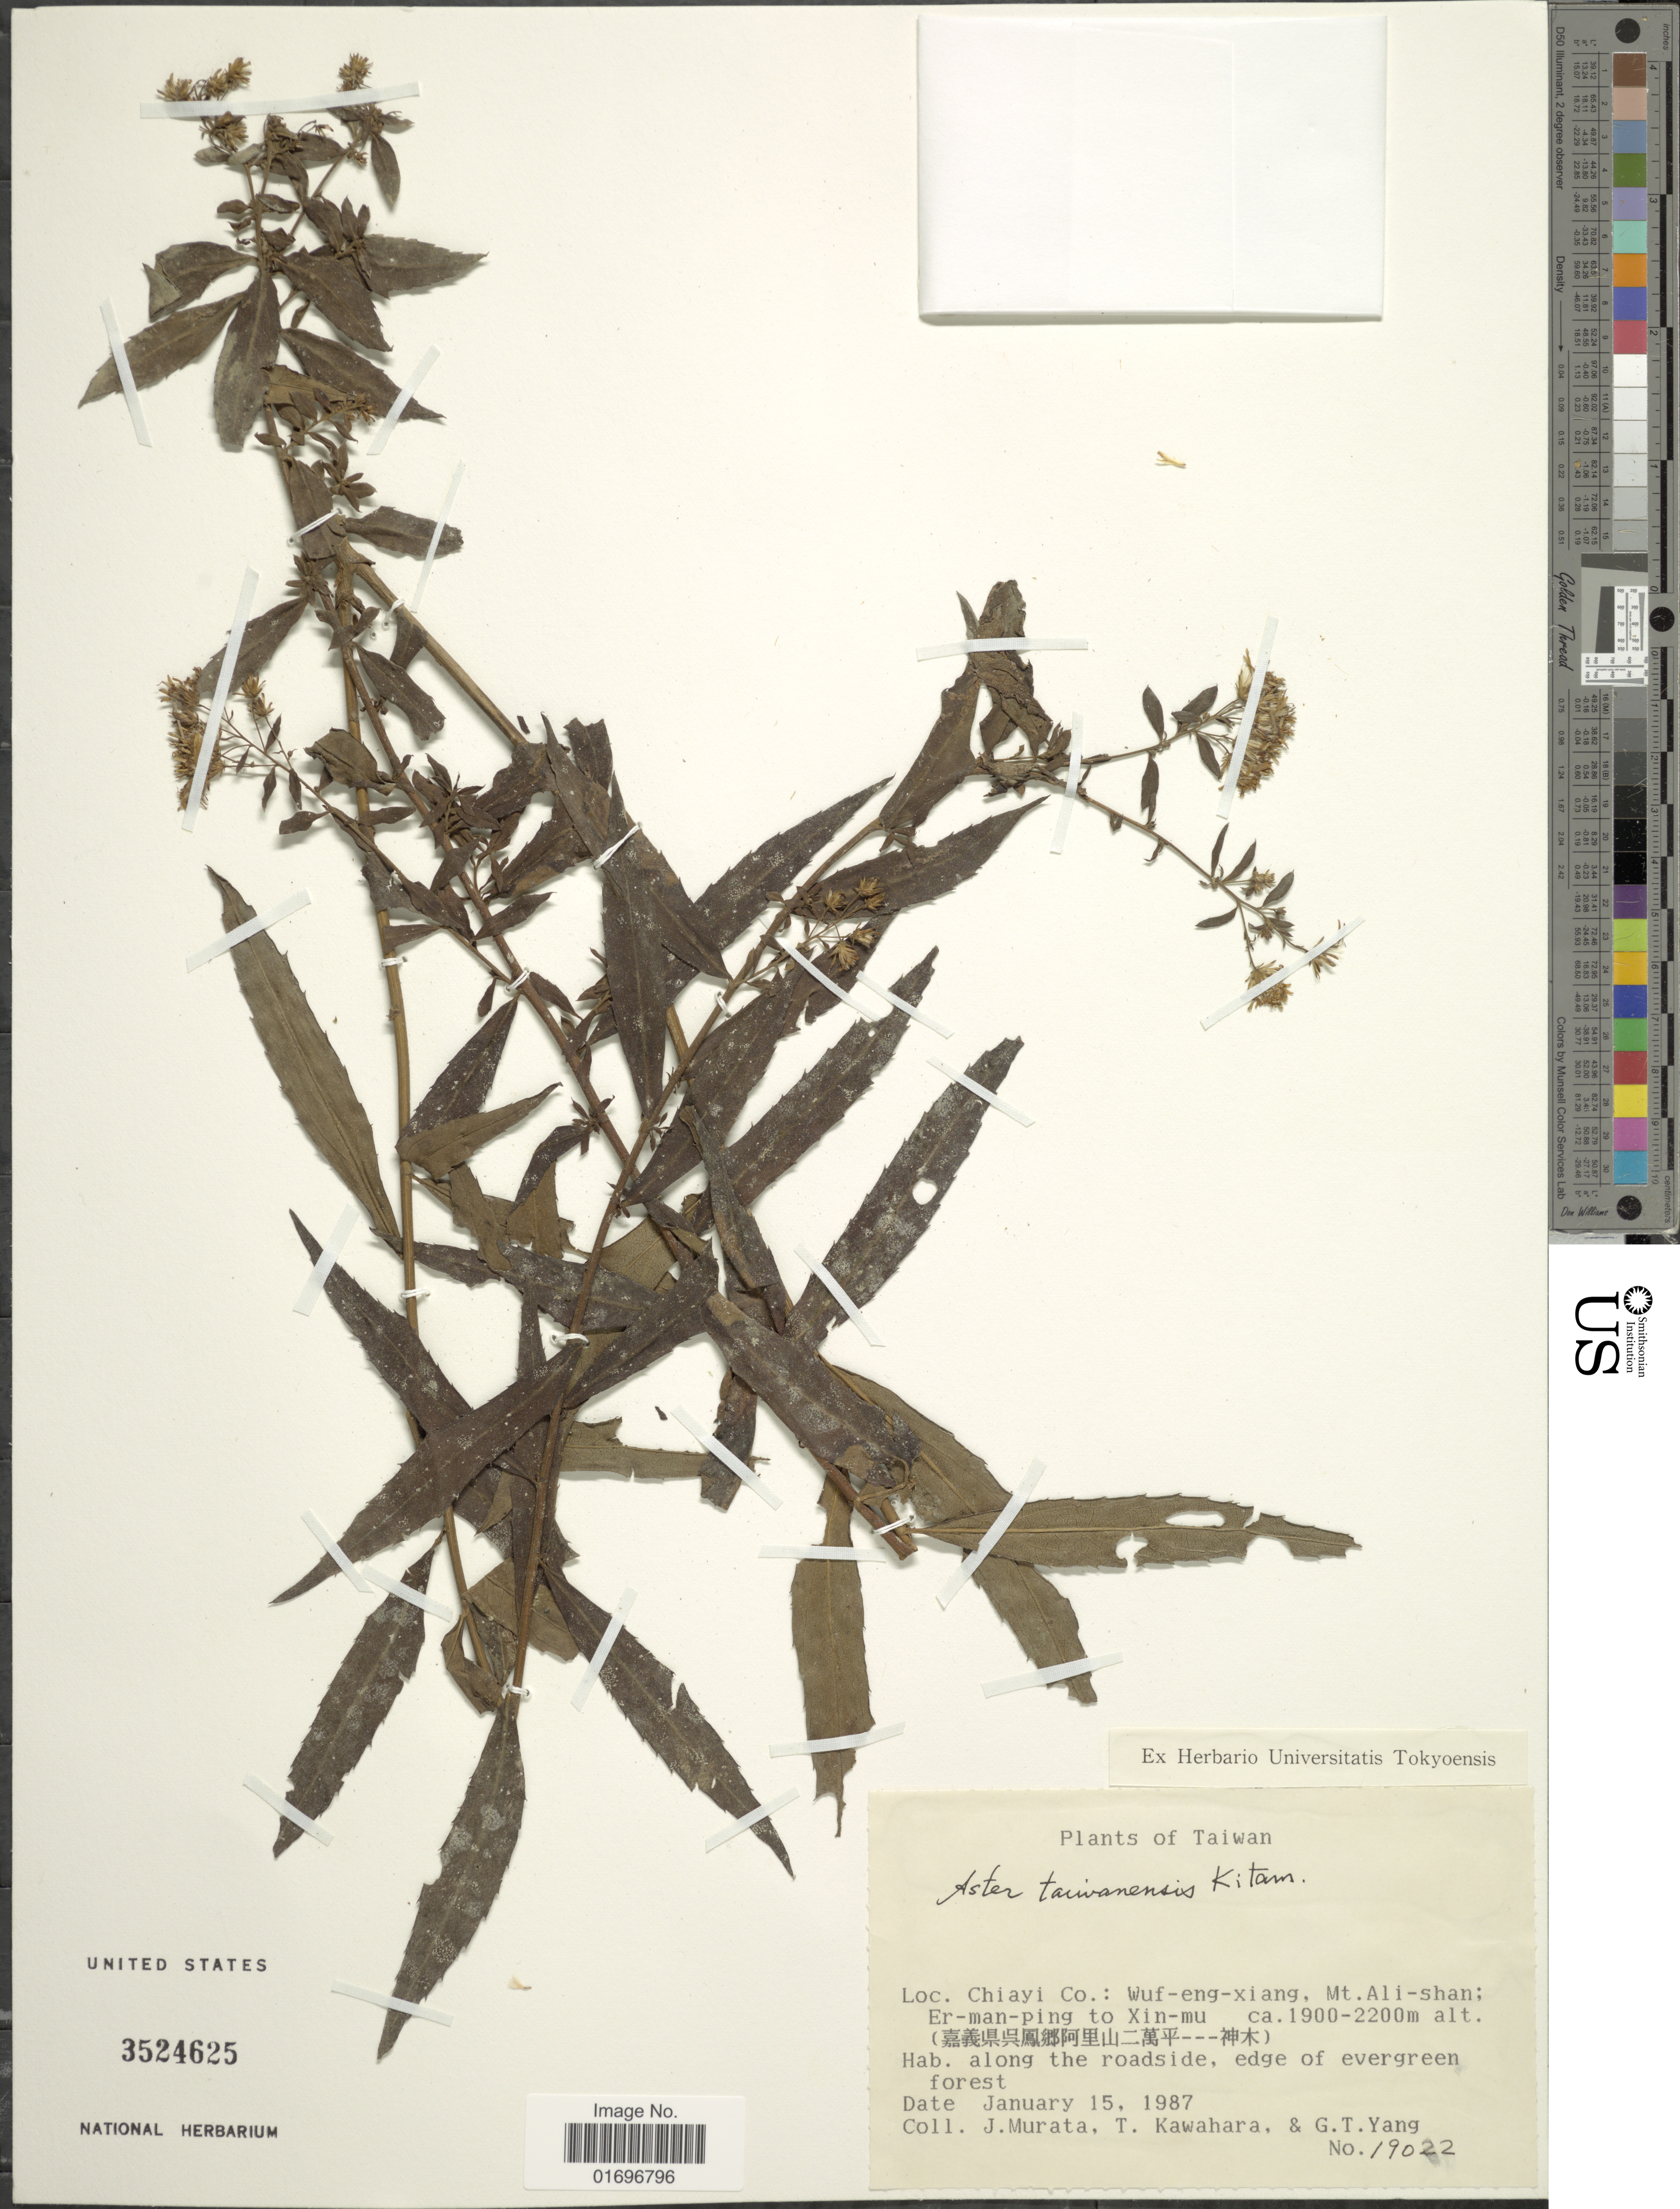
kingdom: Plantae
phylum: Tracheophyta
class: Magnoliopsida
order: Asterales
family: Asteraceae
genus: Aster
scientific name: Aster taiwanensis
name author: Kitam.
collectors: J. Murata, T. Kawahara & G. Yang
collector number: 19022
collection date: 1987-01-15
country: Taiwan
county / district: Chiayi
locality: Chiayi Co.: Wuf-eng-xinag, Mt. Ali-shan: Er-man-ping to Xin-mu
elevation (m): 1900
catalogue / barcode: US 3524625